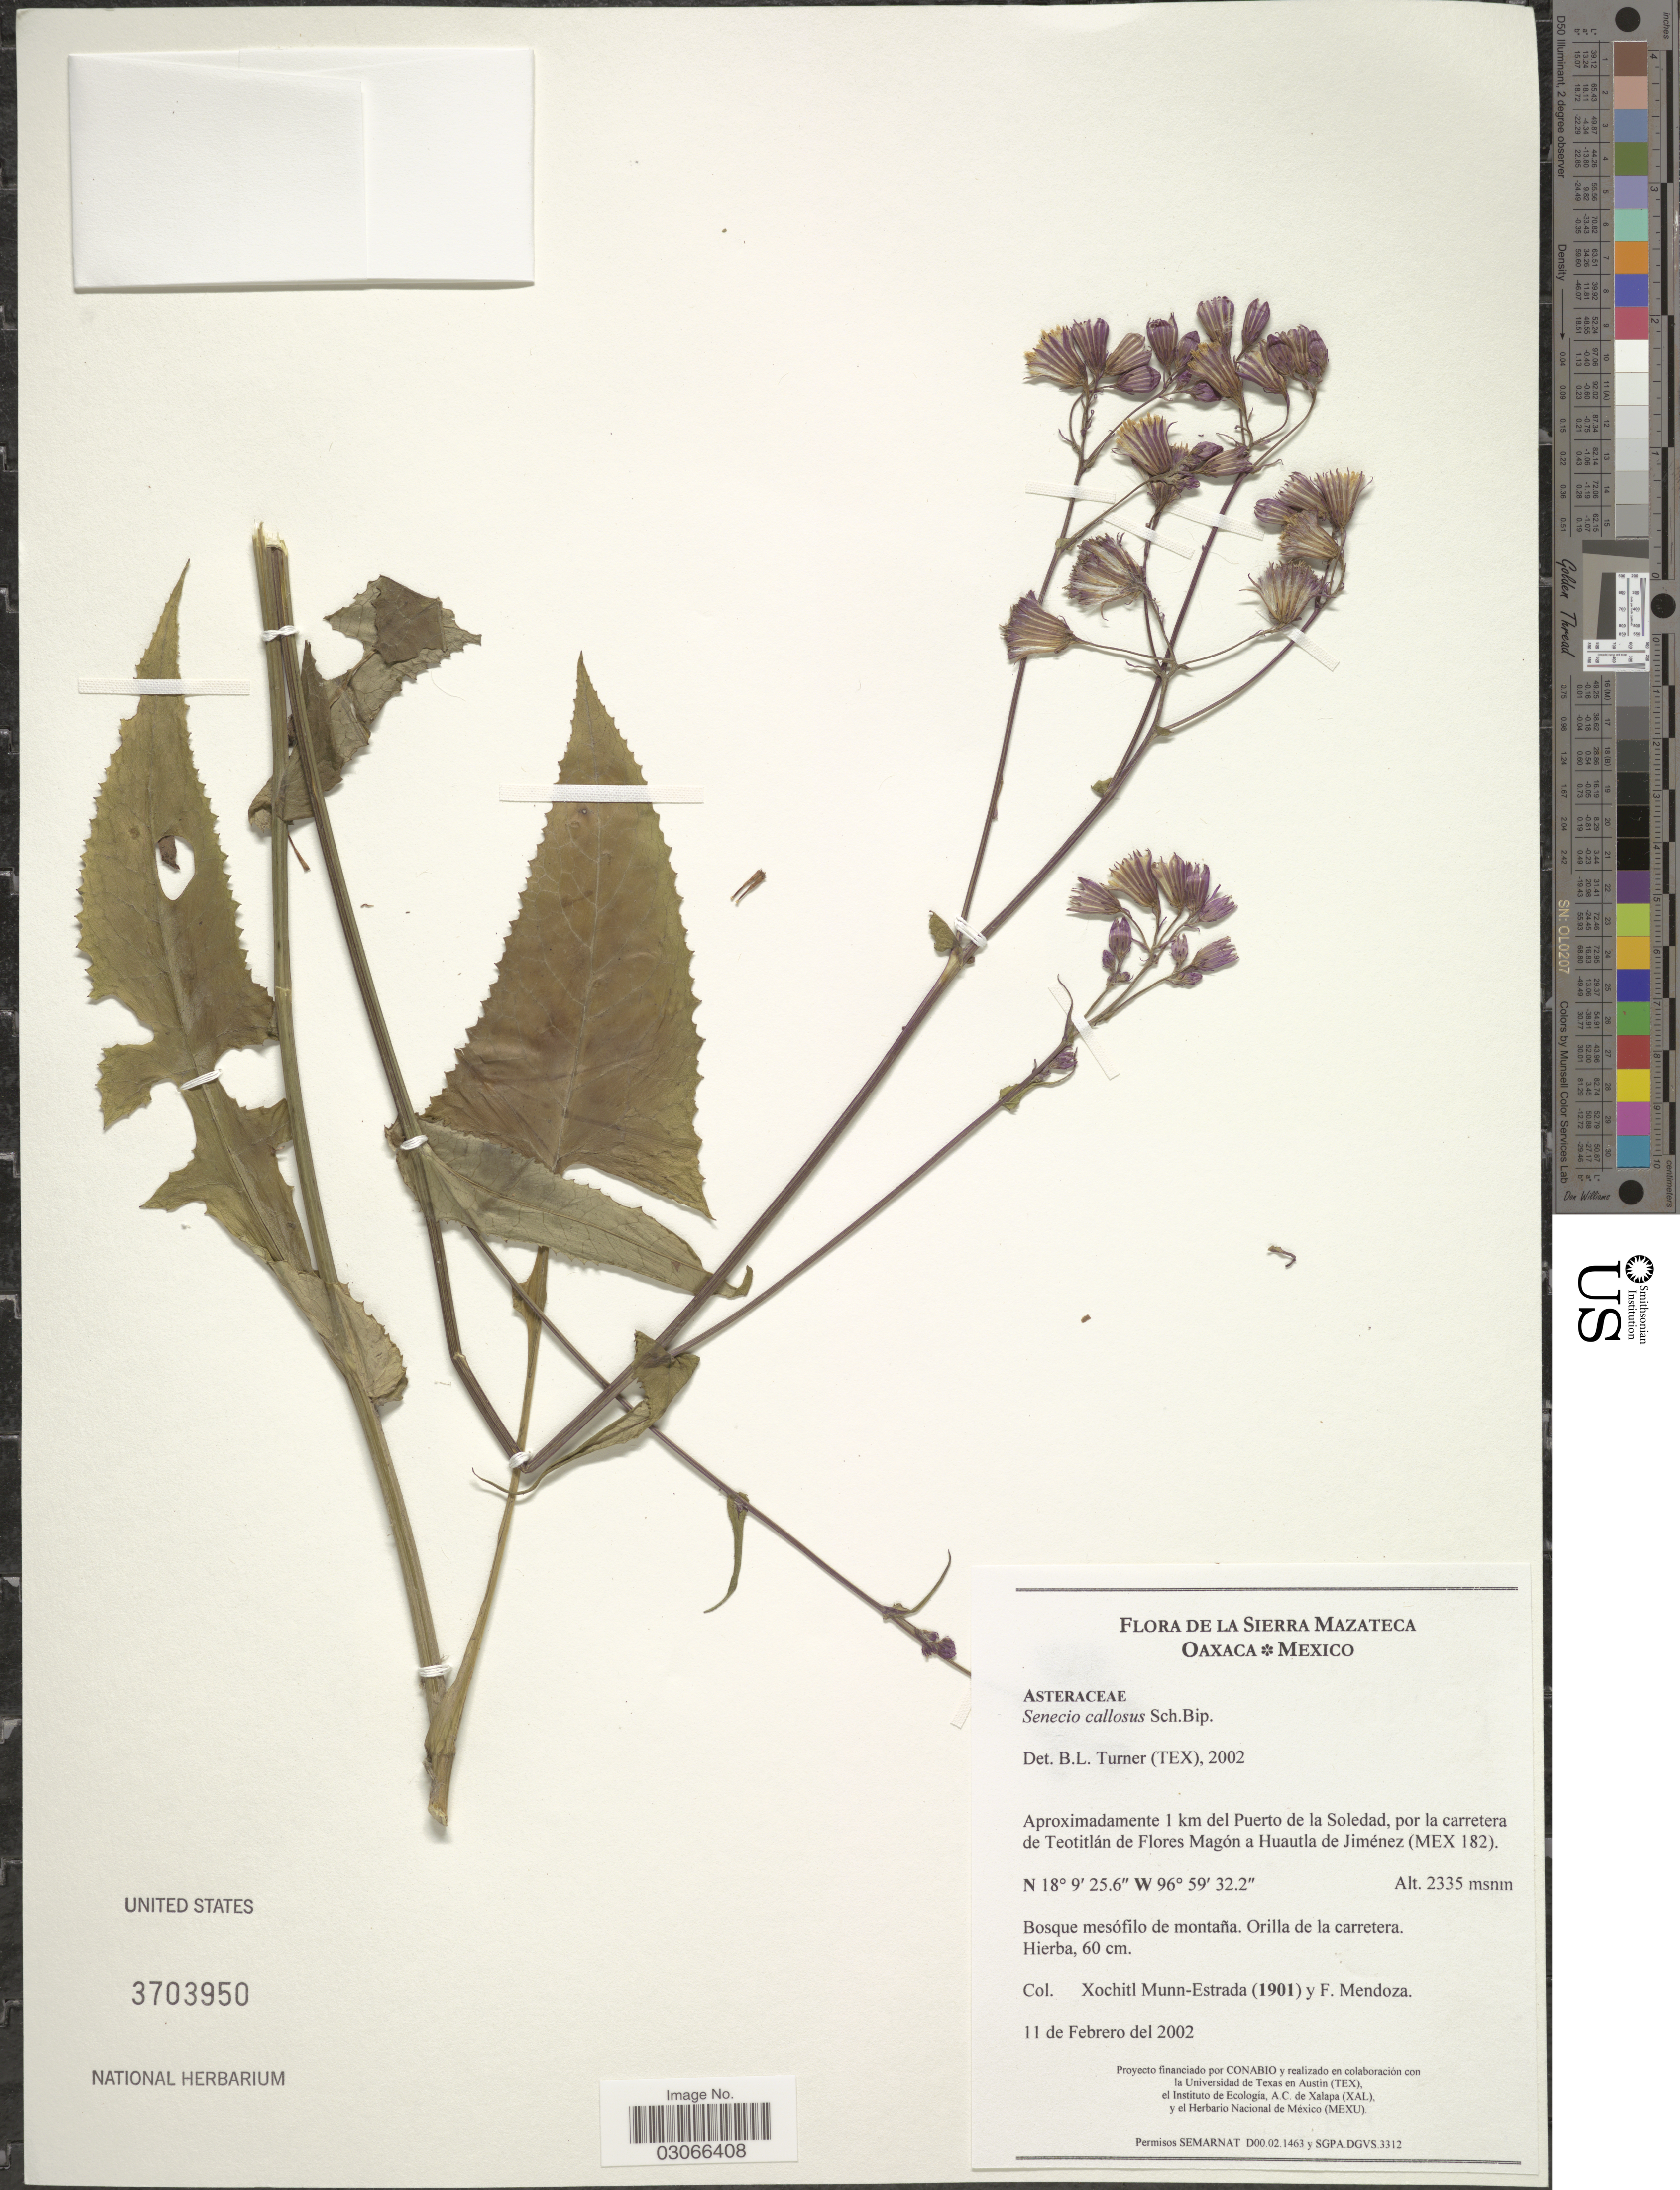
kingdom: Plantae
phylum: Tracheophyta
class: Magnoliopsida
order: Asterales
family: Asteraceae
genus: Senecio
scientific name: Senecio callosus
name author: Sch. Bip.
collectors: X. Munn-Estrada & F. Mendoza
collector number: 1901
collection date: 2002-02-11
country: Mexico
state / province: Oaxaca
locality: La Sierra Mazateca. Aproximadamente 1 km del Puerto de la Soledad, por la carretera de Teotitlán de Flores Magón a Huautla de Jiménez (MEX 182).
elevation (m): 2335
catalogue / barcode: US 3703950